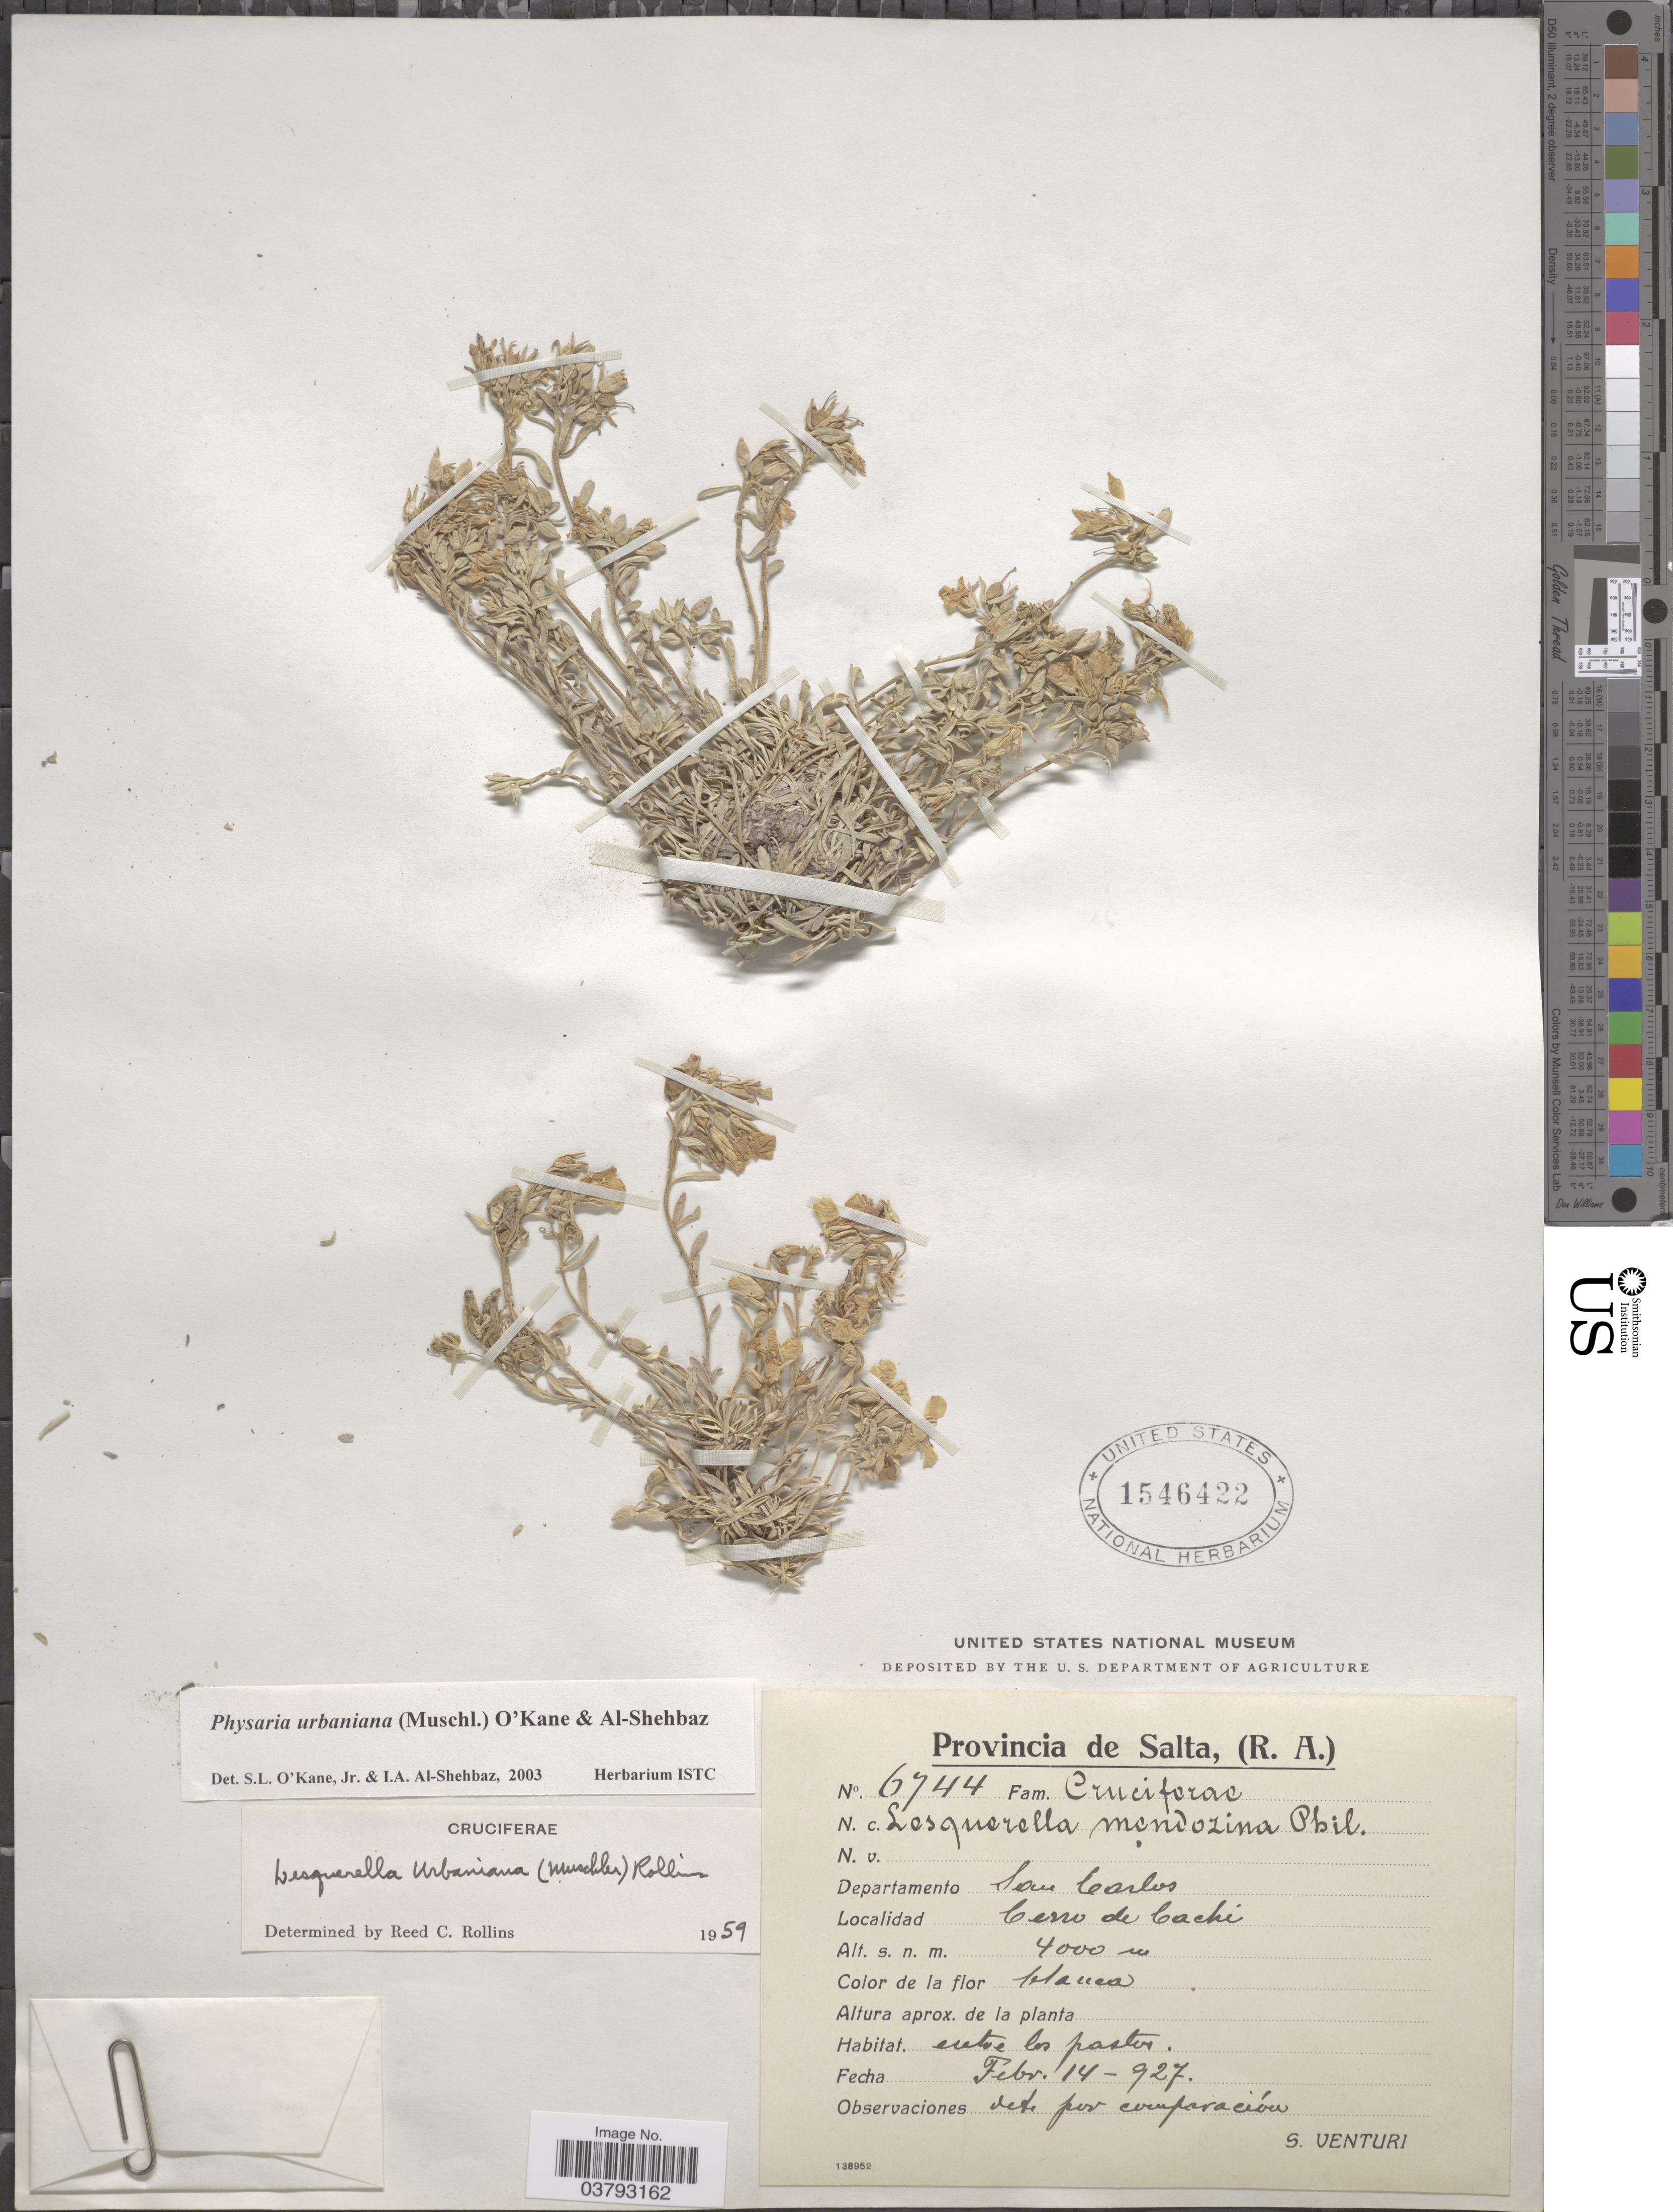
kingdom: Plantae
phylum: Tracheophyta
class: Magnoliopsida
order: Brassicales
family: Brassicaceae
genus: Physaria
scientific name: Physaria urbaniana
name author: (Muschl.) O'Kane & Al-Shehbaz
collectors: S. Venturi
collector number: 6744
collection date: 1927-02-14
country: Argentina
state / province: Salta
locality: Departamento San Carlos. Cerro de Cachi.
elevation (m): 4000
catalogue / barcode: US 1546422